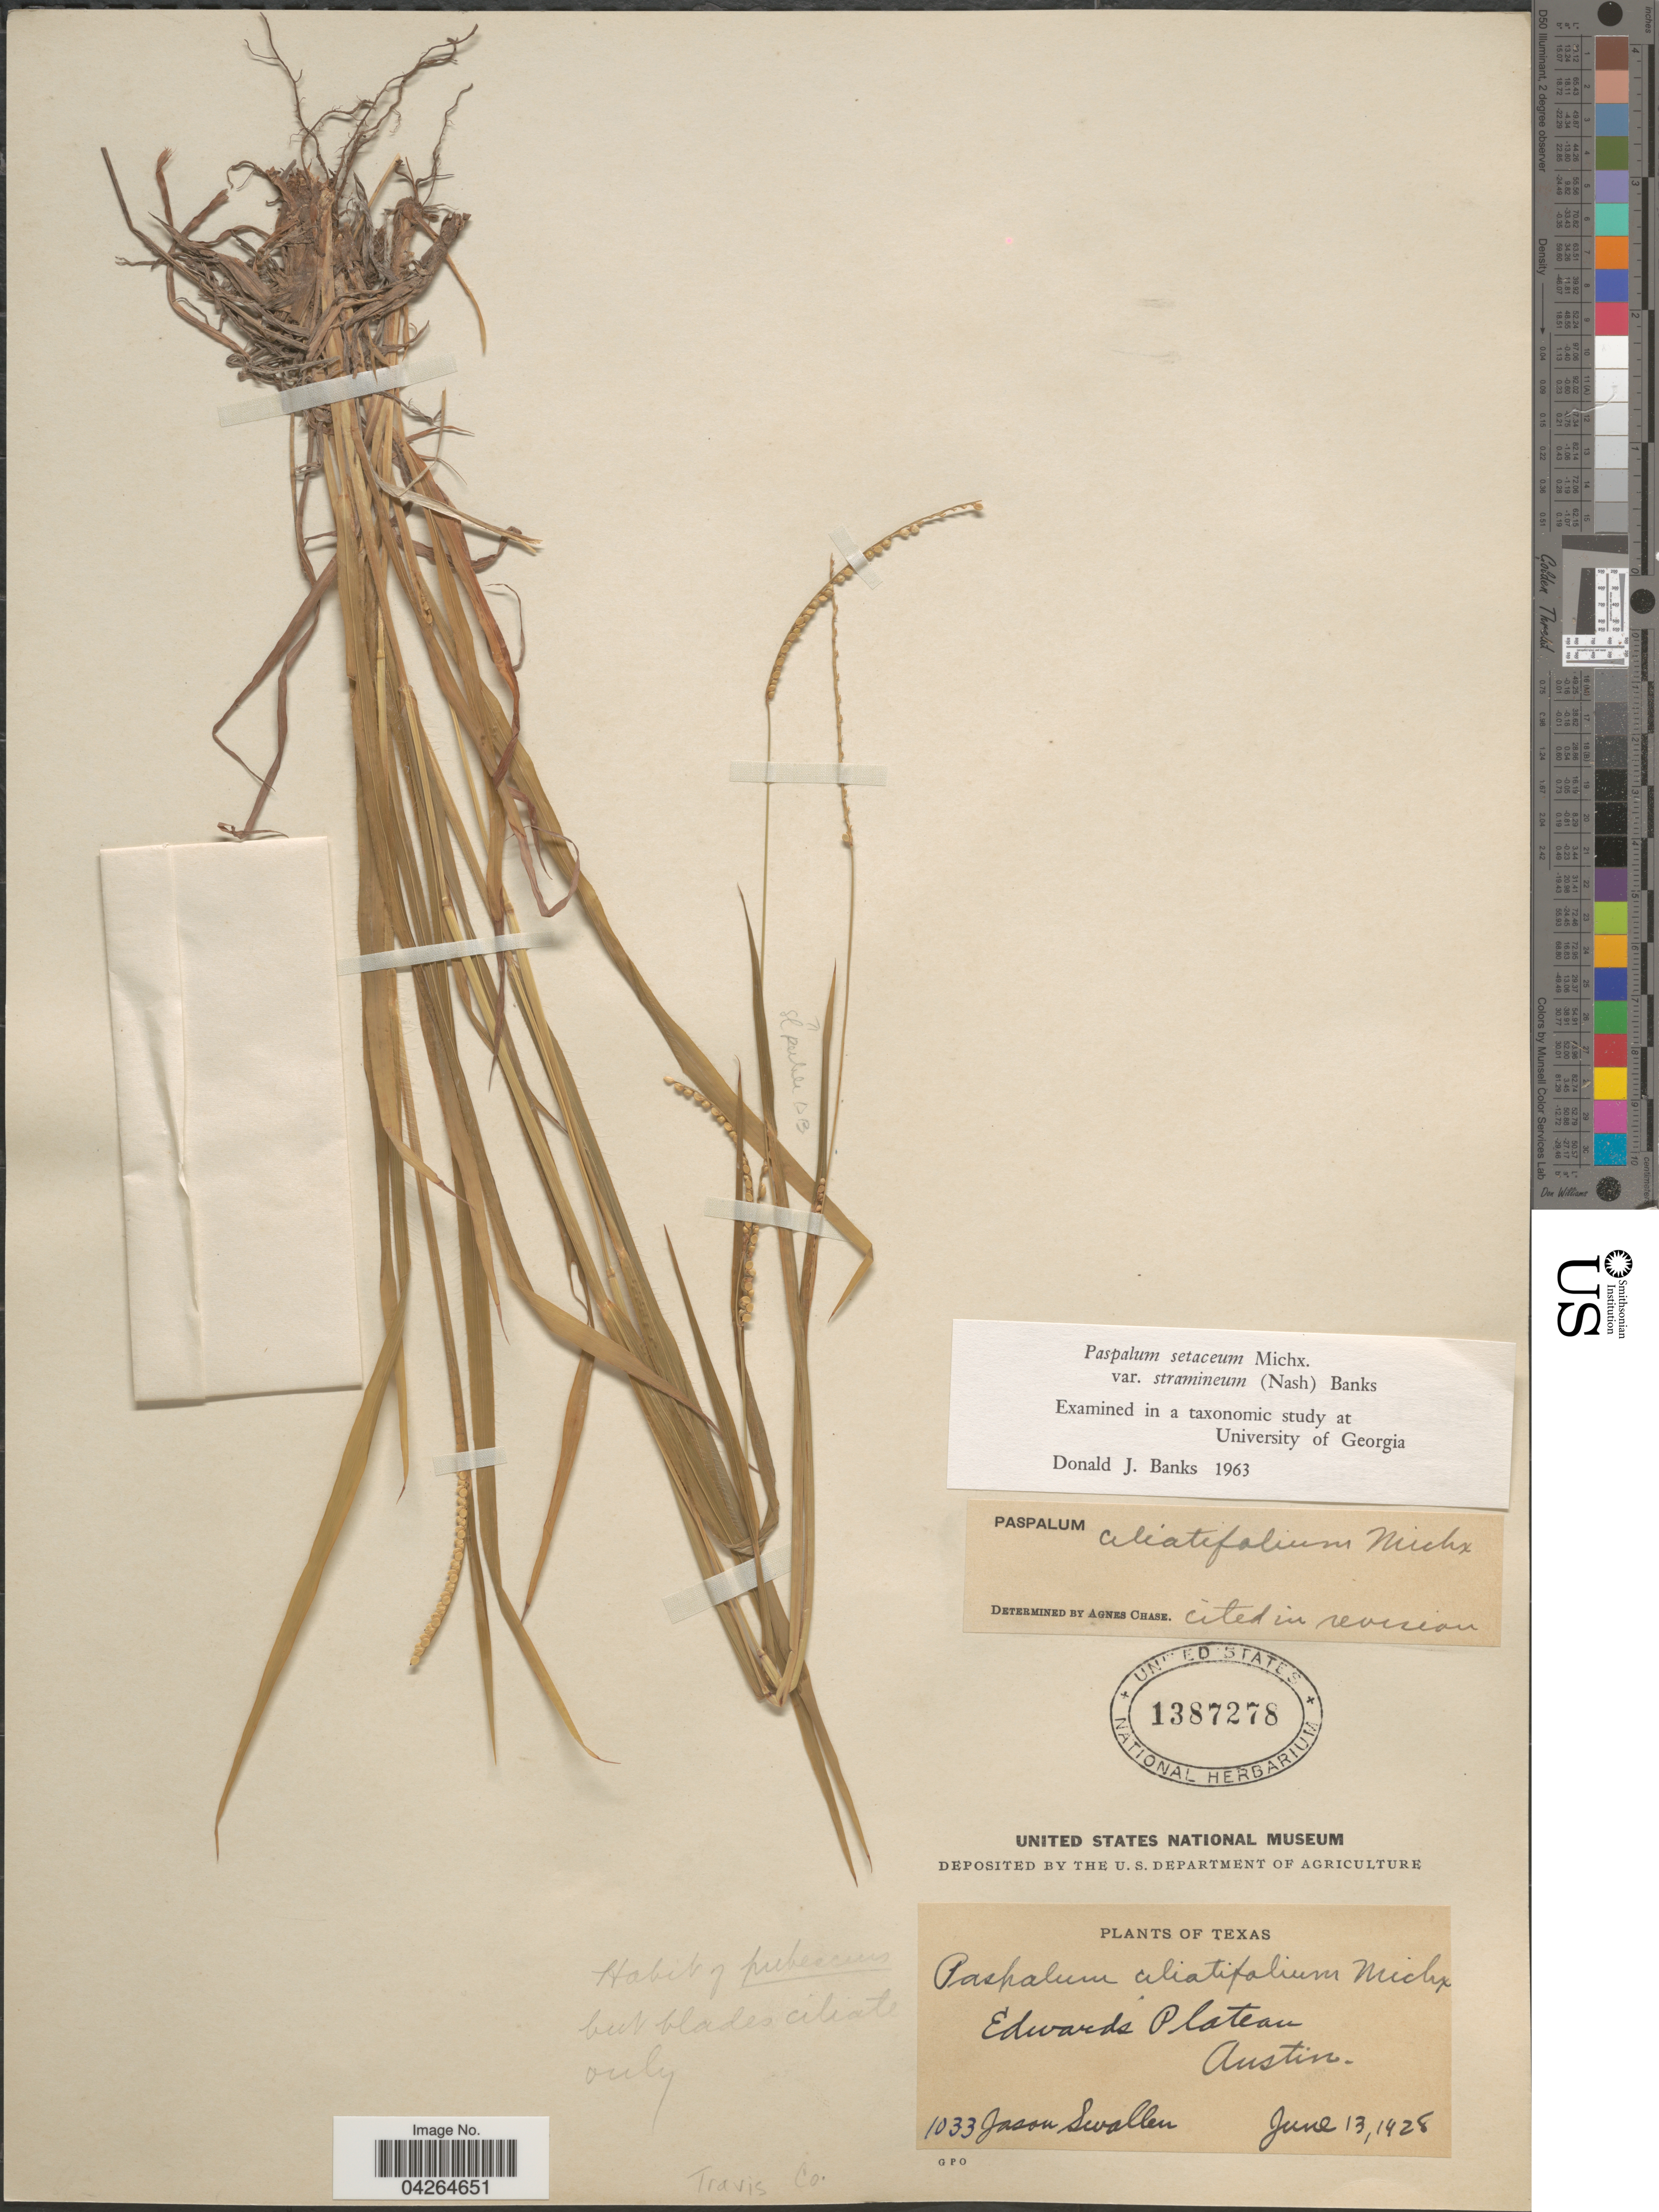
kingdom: Plantae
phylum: Tracheophyta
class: Liliopsida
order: Poales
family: Poaceae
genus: Paspalum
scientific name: Paspalum setaceum var. stramineum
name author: (Nash) D.J. Banks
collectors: J. R. Swallen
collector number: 1033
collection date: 1928-06-13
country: United States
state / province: Texas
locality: Edwards Plateau. Austin. Travis Co.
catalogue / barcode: US 1387278